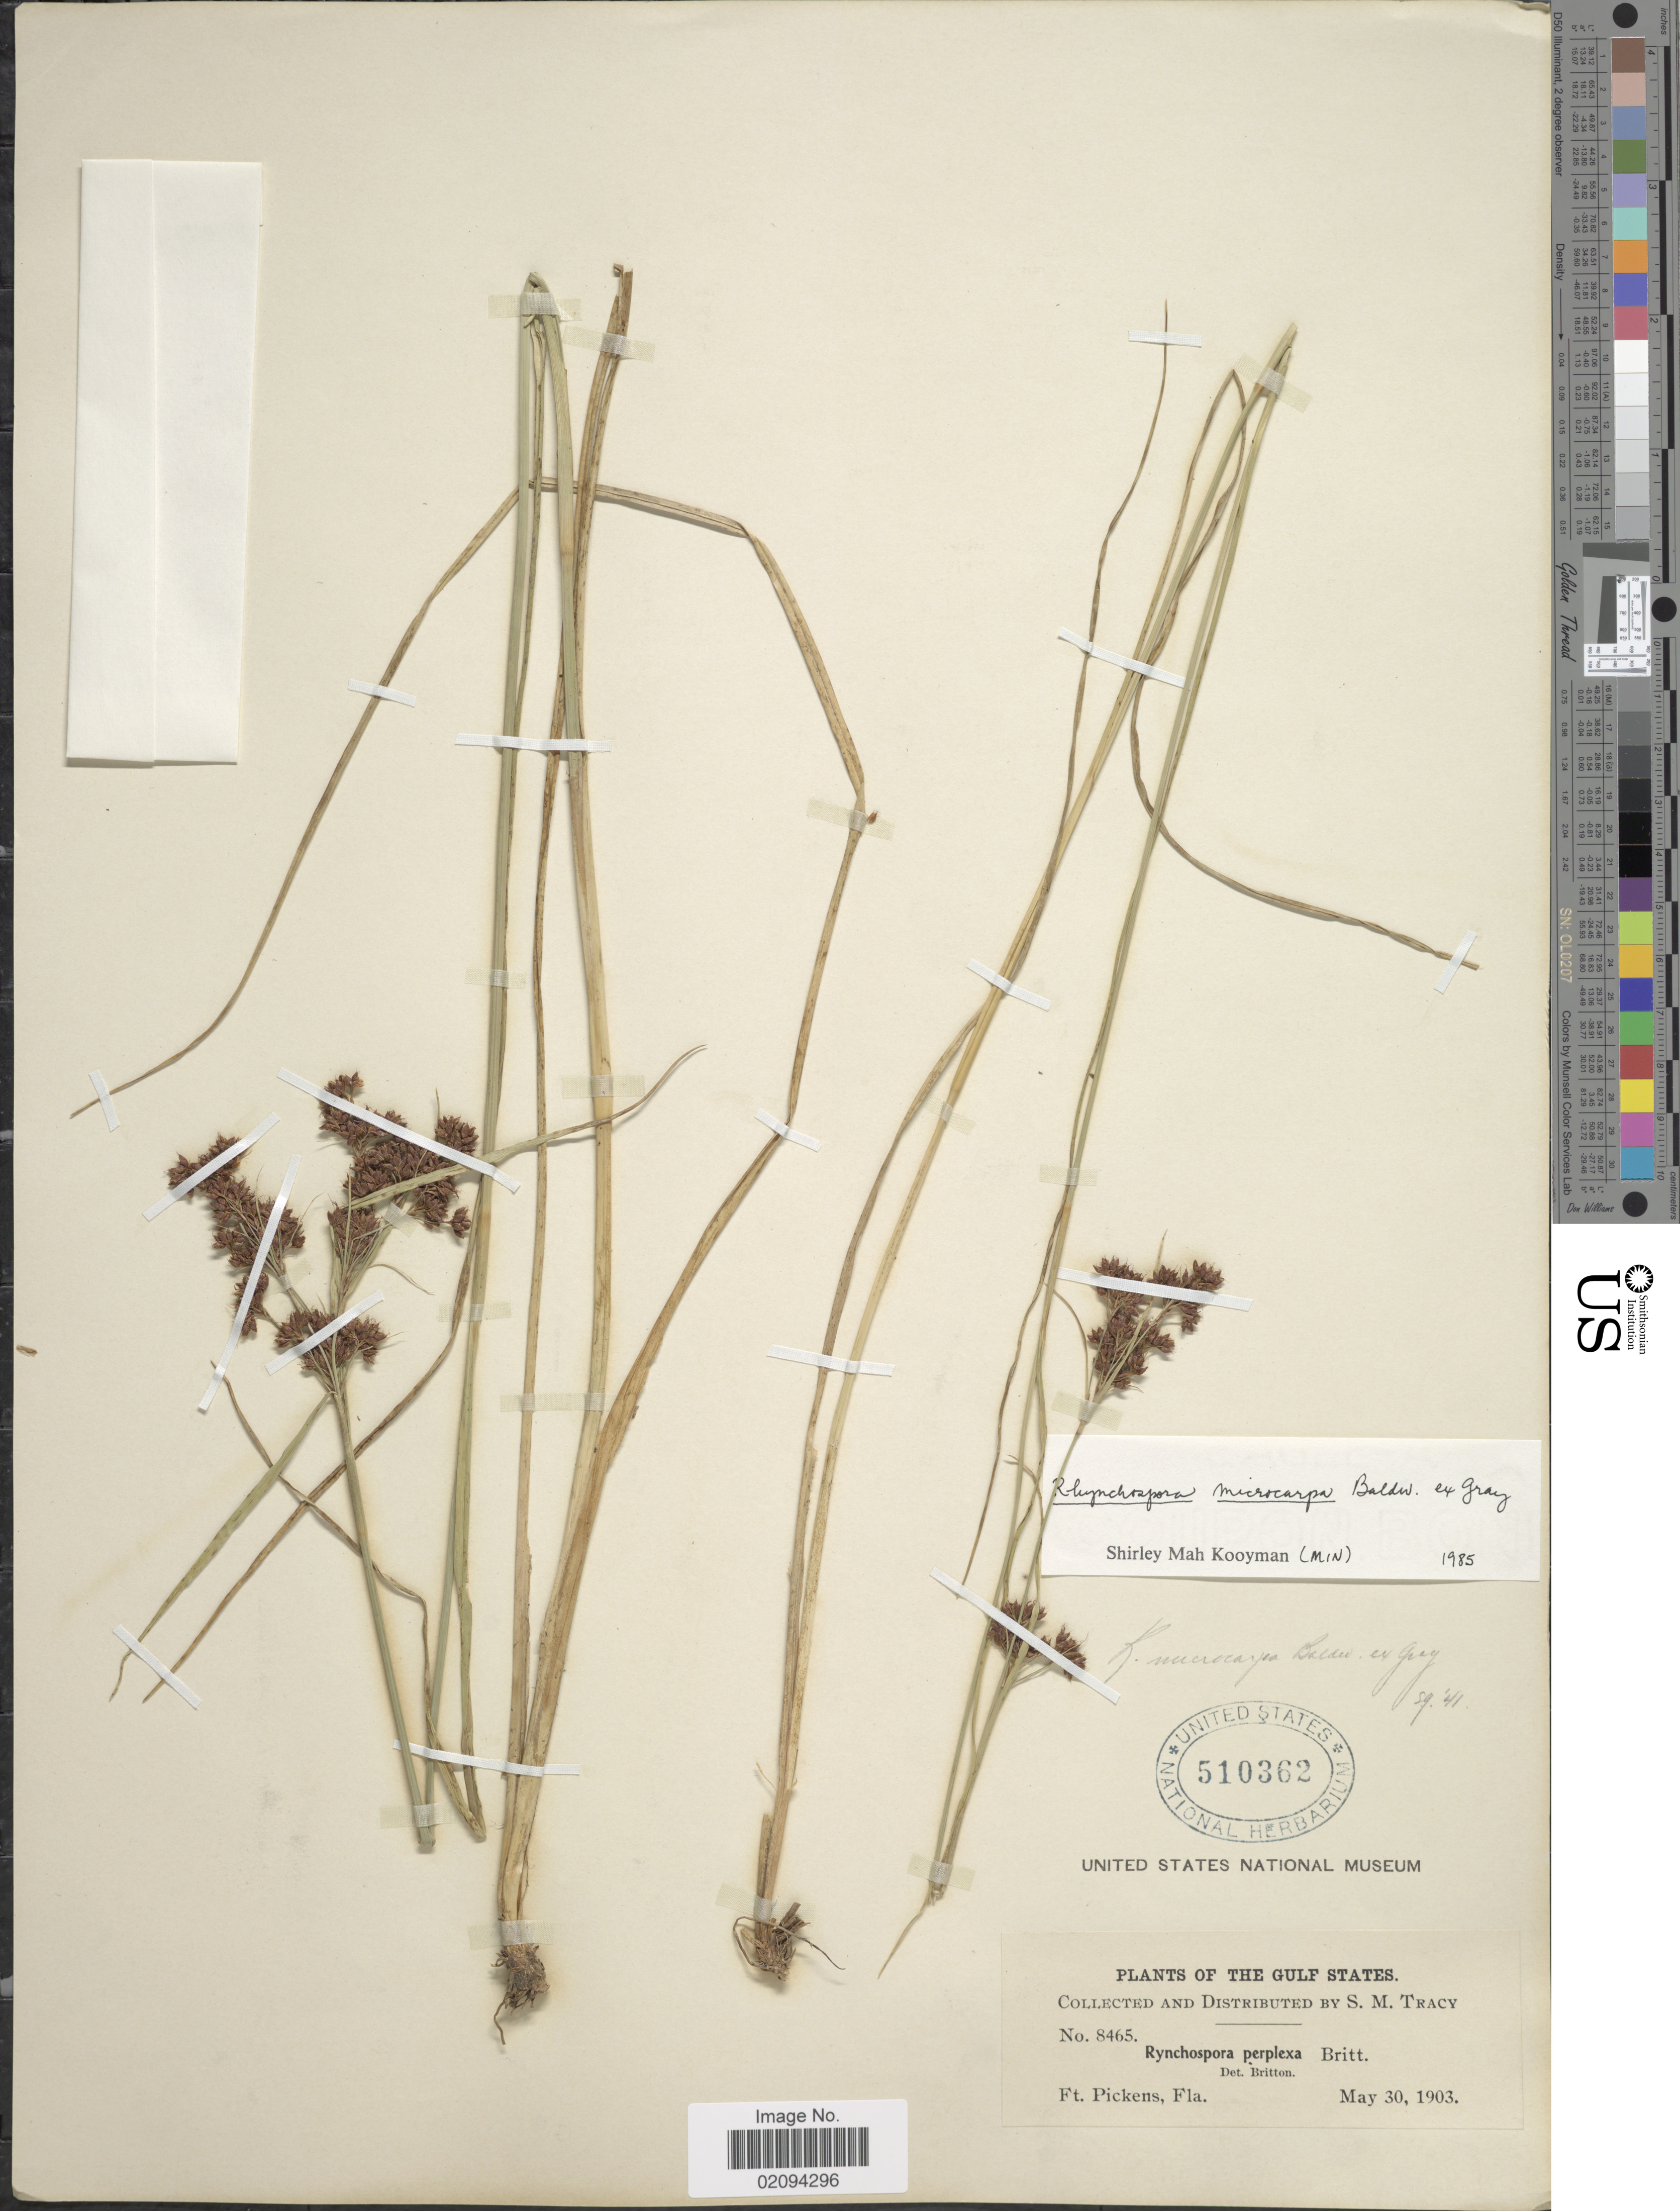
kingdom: Plantae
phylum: Tracheophyta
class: Liliopsida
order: Poales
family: Cyperaceae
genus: Rhynchospora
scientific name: Rhynchospora microcarpa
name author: Baldwin ex A. Gray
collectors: S. M. Tracy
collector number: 8465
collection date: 1903-05-30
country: United States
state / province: Florida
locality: Gulf States, Ft. Pickens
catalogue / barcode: US 510362